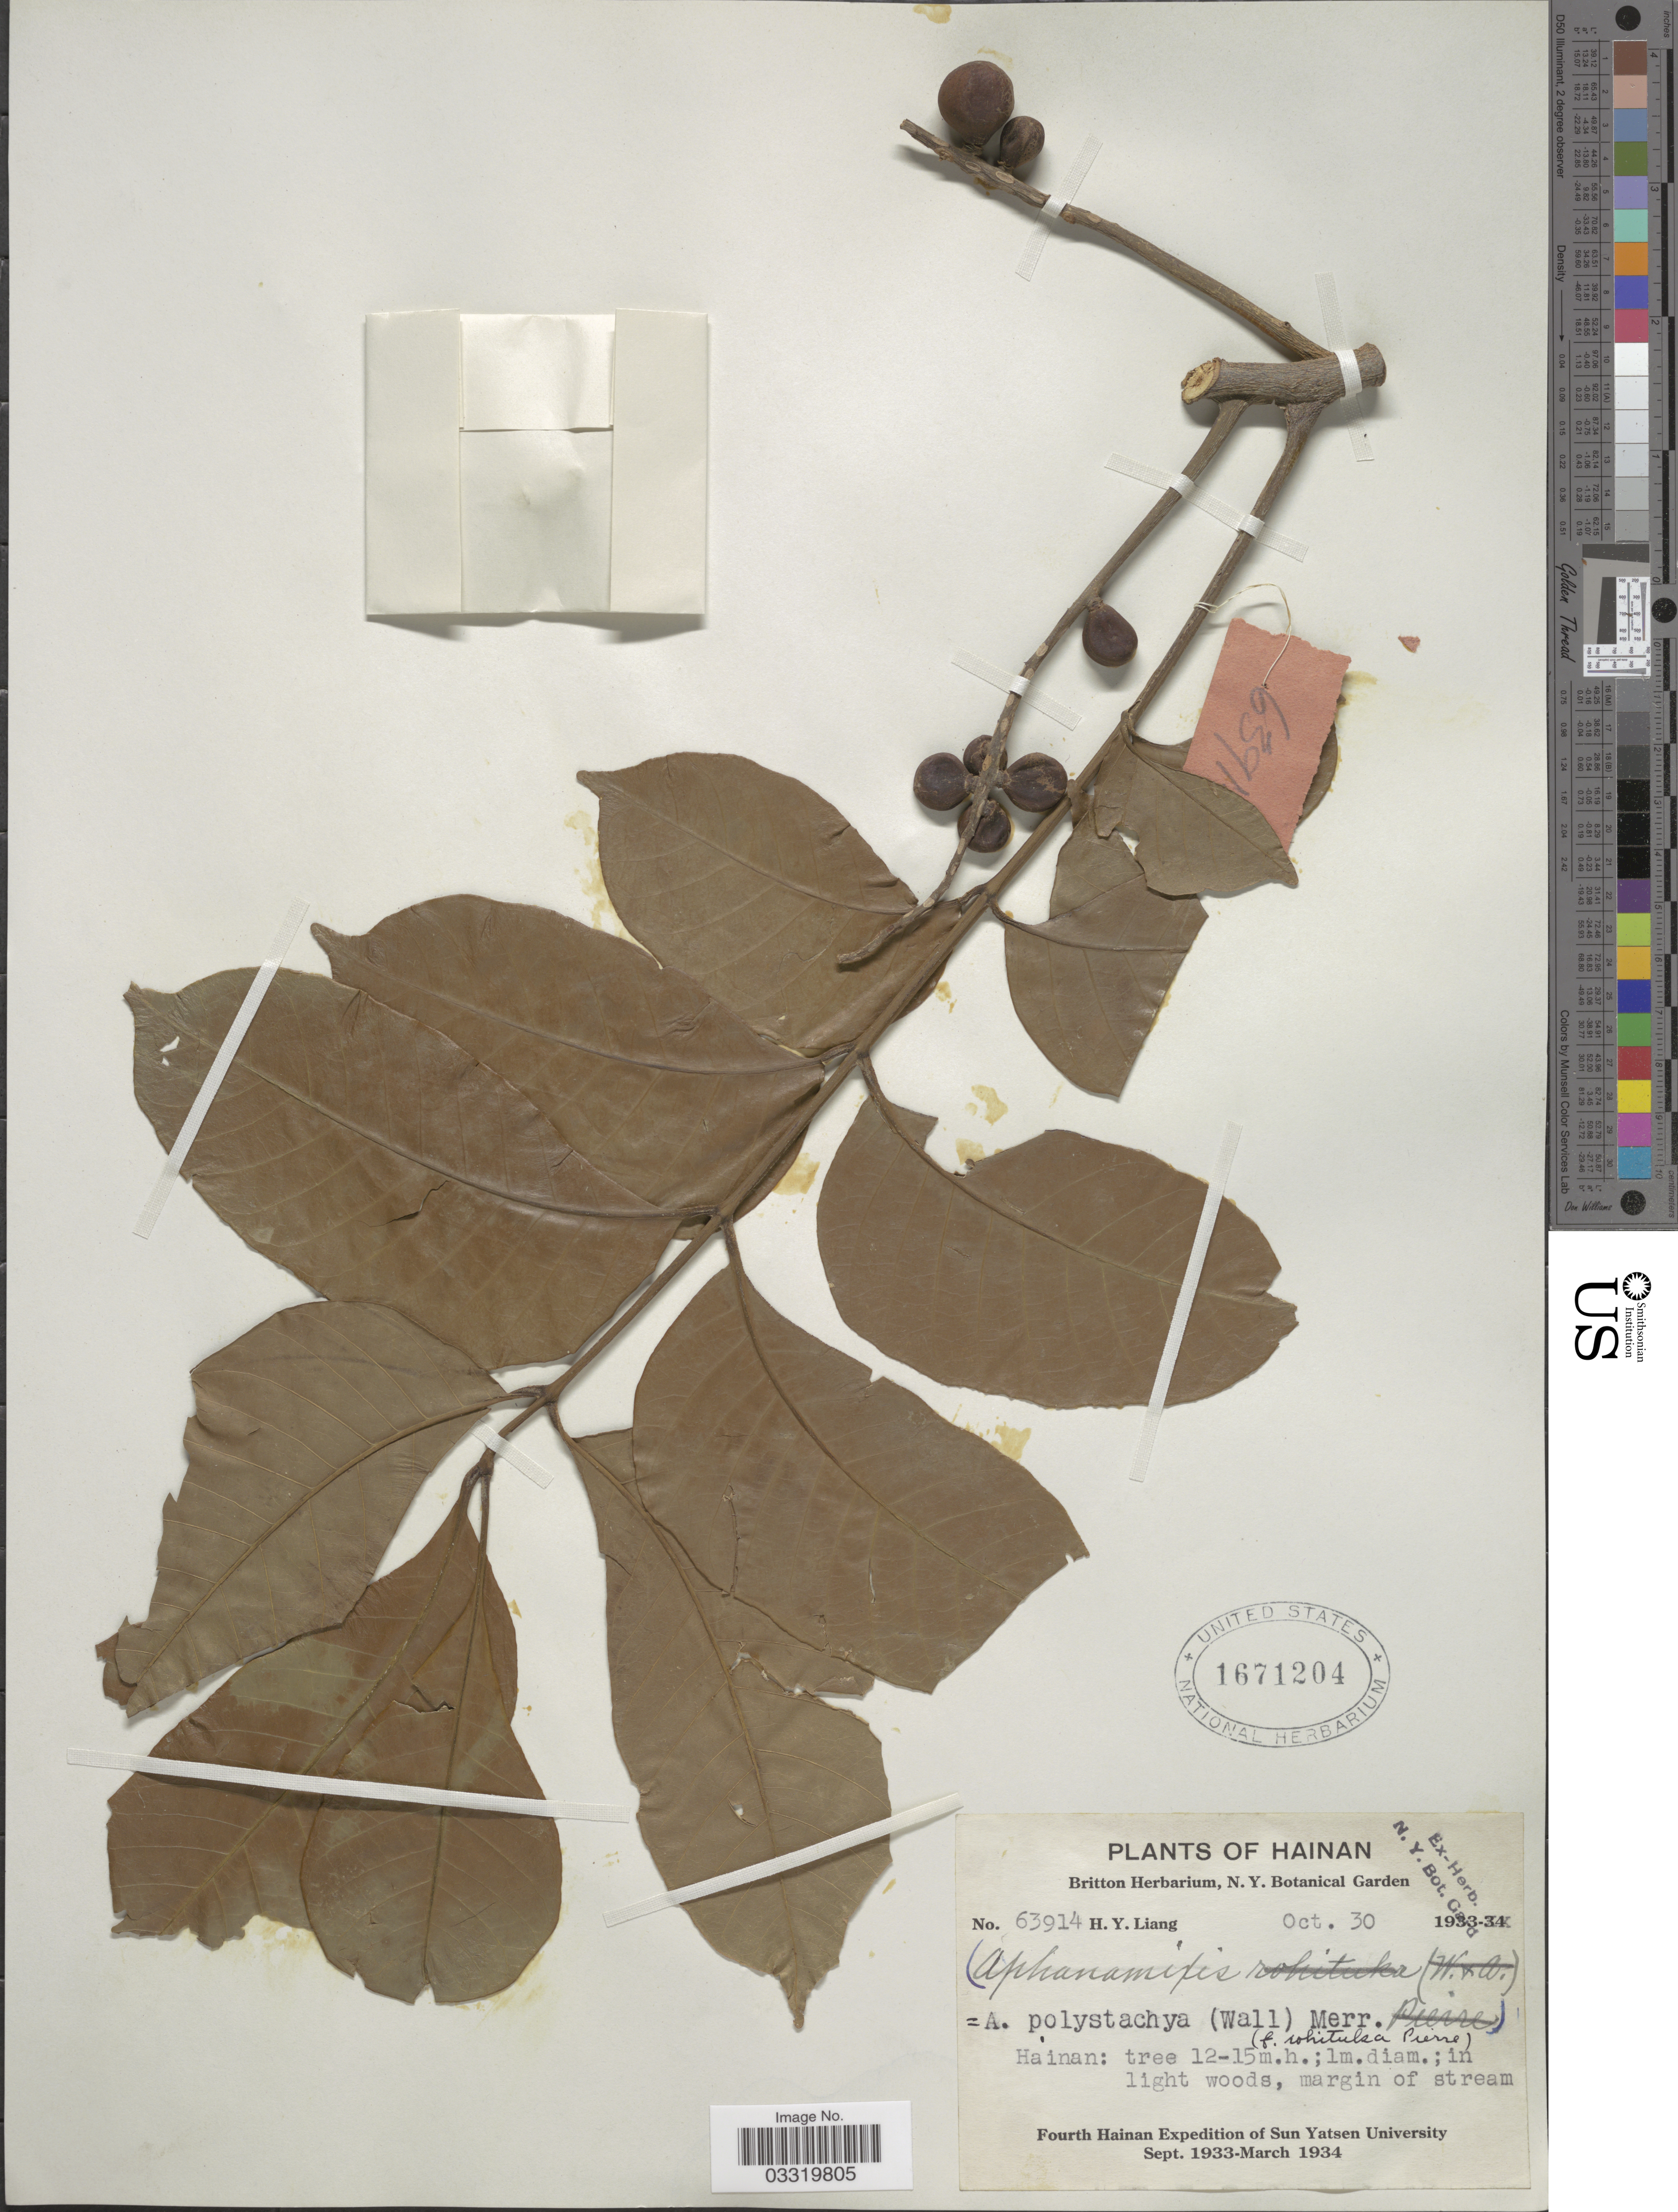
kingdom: Plantae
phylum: Tracheophyta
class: Magnoliopsida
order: Sapindales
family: Meliaceae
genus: Aphanamixis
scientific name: Aphanamixis polystachya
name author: (Wall.) R. Parker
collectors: H. Y. Liang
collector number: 63914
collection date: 1933-10-30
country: China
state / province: Hainan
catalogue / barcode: US 1671204